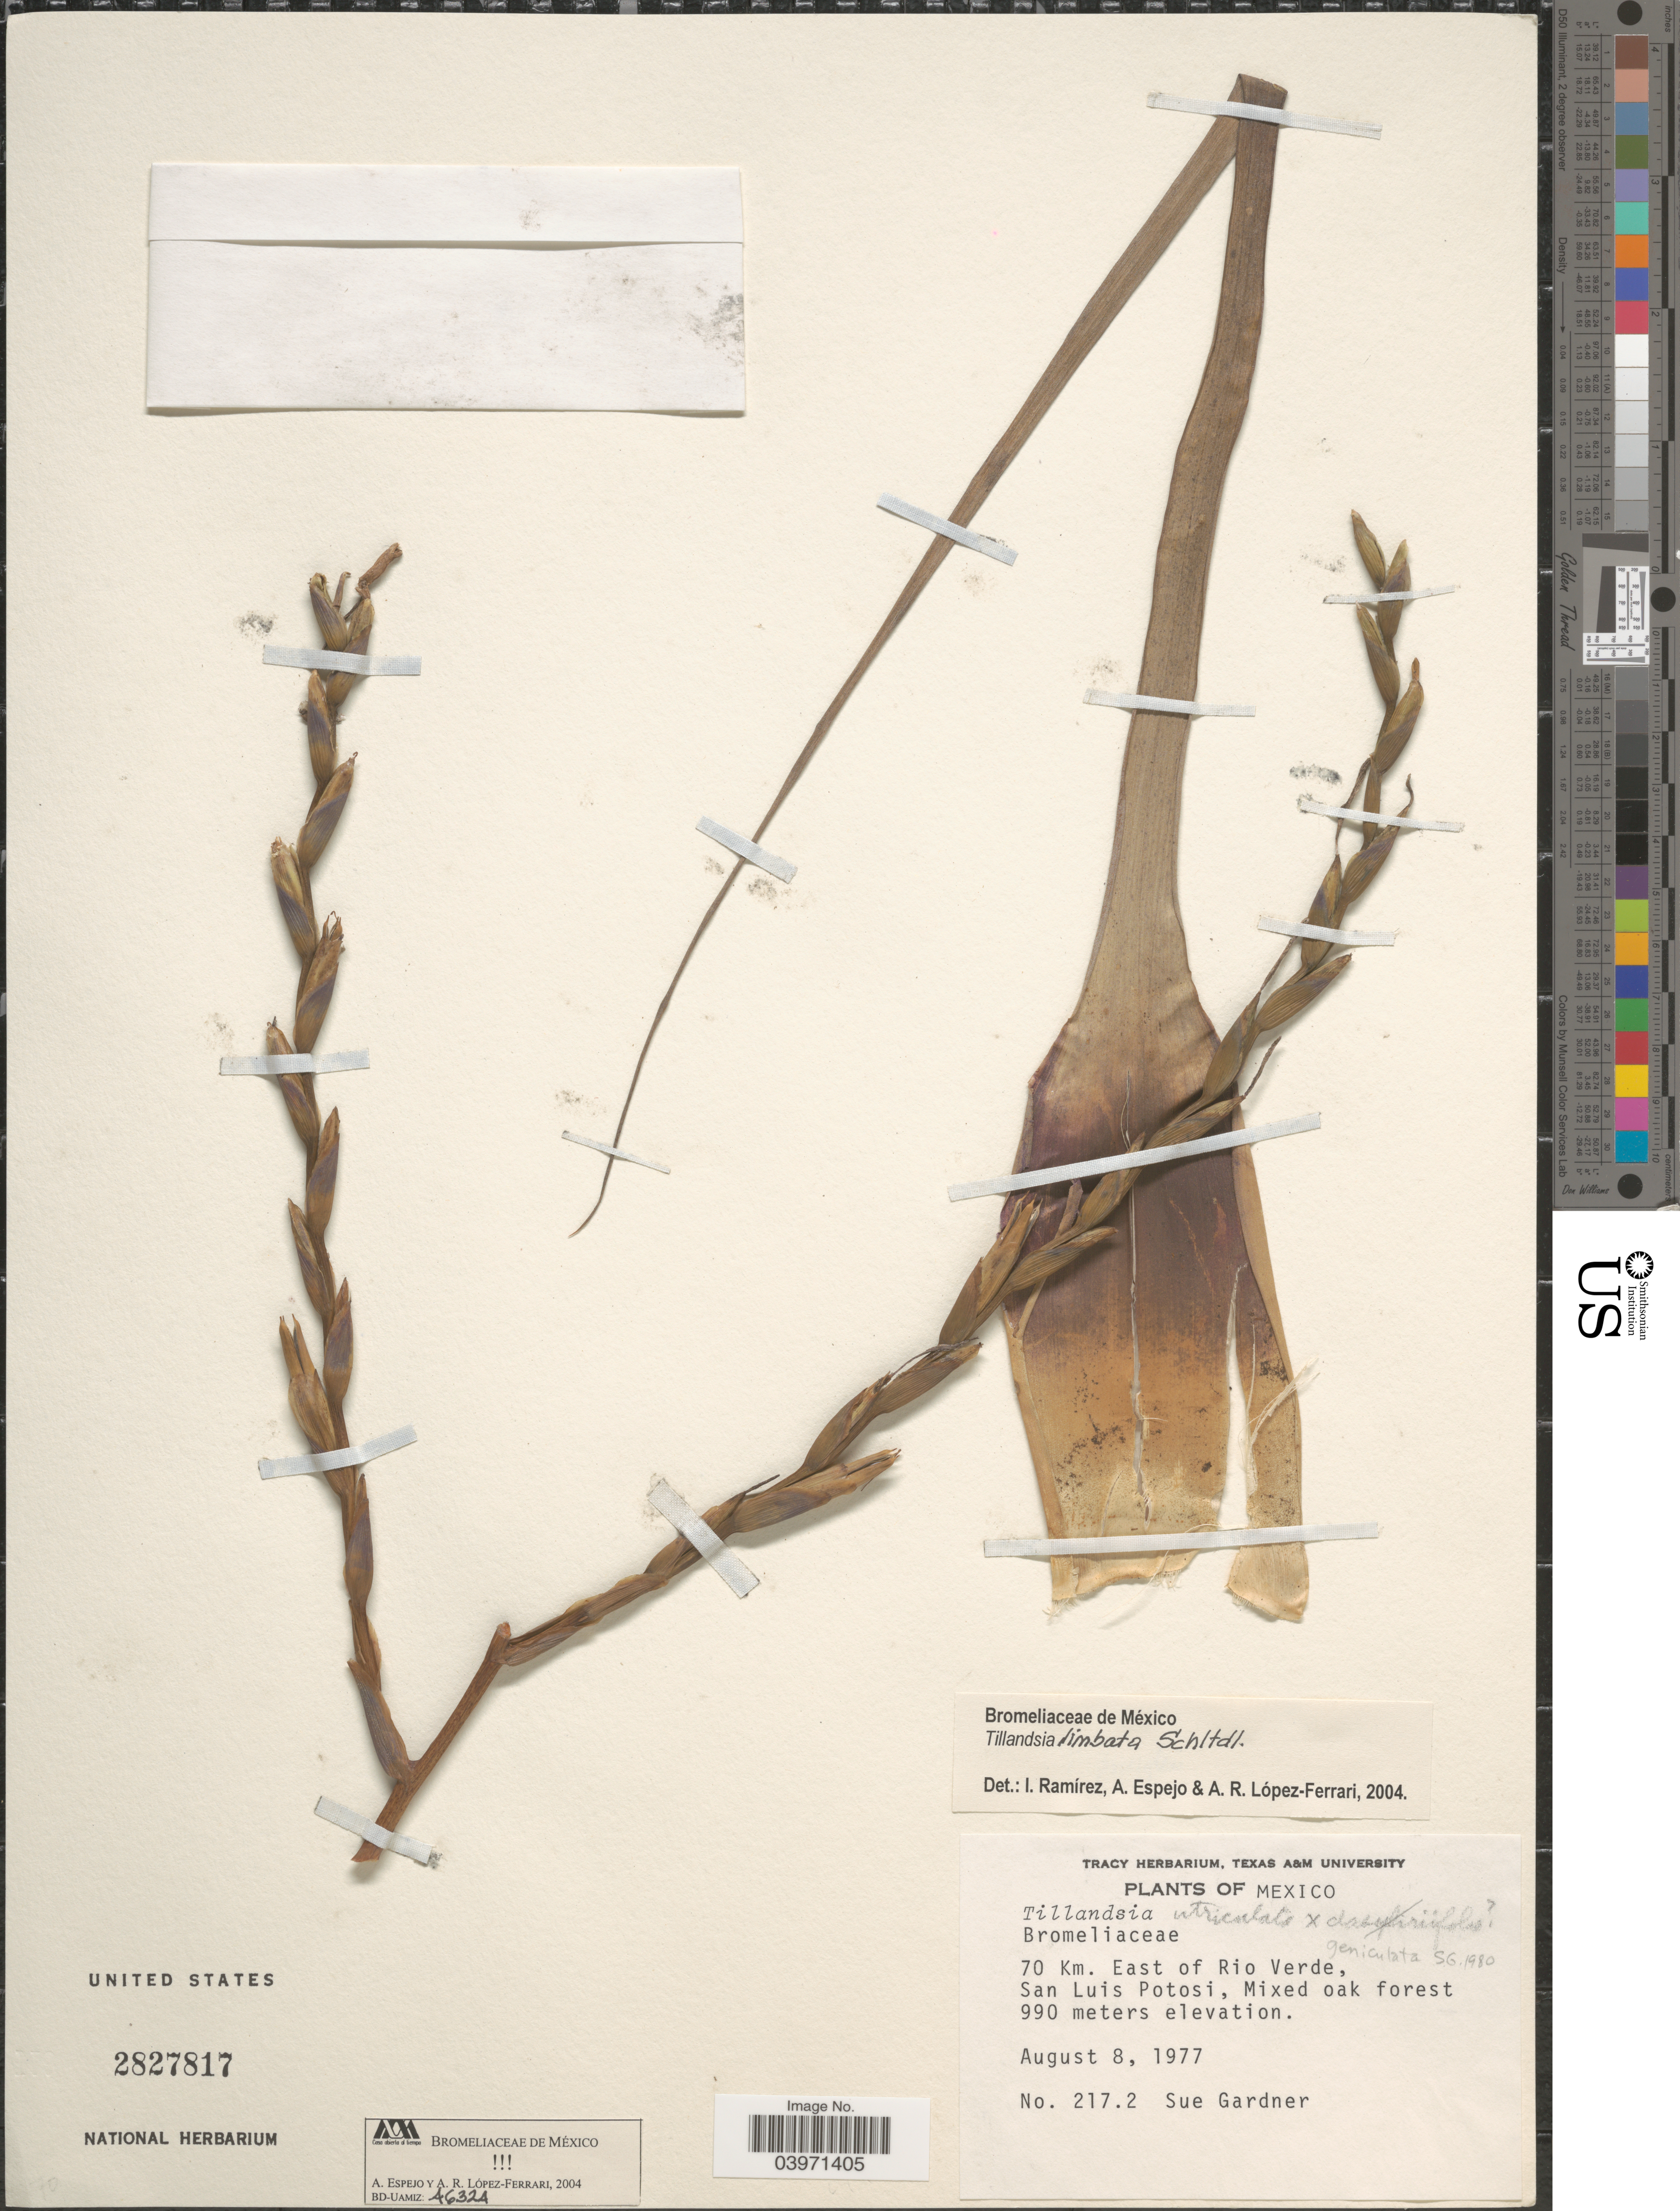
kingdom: Plantae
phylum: Tracheophyta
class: Liliopsida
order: Poales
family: Bromeliaceae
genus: Tillandsia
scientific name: Tillandsia limbata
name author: Schltdl.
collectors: S. Gardner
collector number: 2172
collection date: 1977-08-08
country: Mexico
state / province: San Luis Potosí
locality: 70 Km. East of Rio Verde.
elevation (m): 990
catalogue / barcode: US 2827817